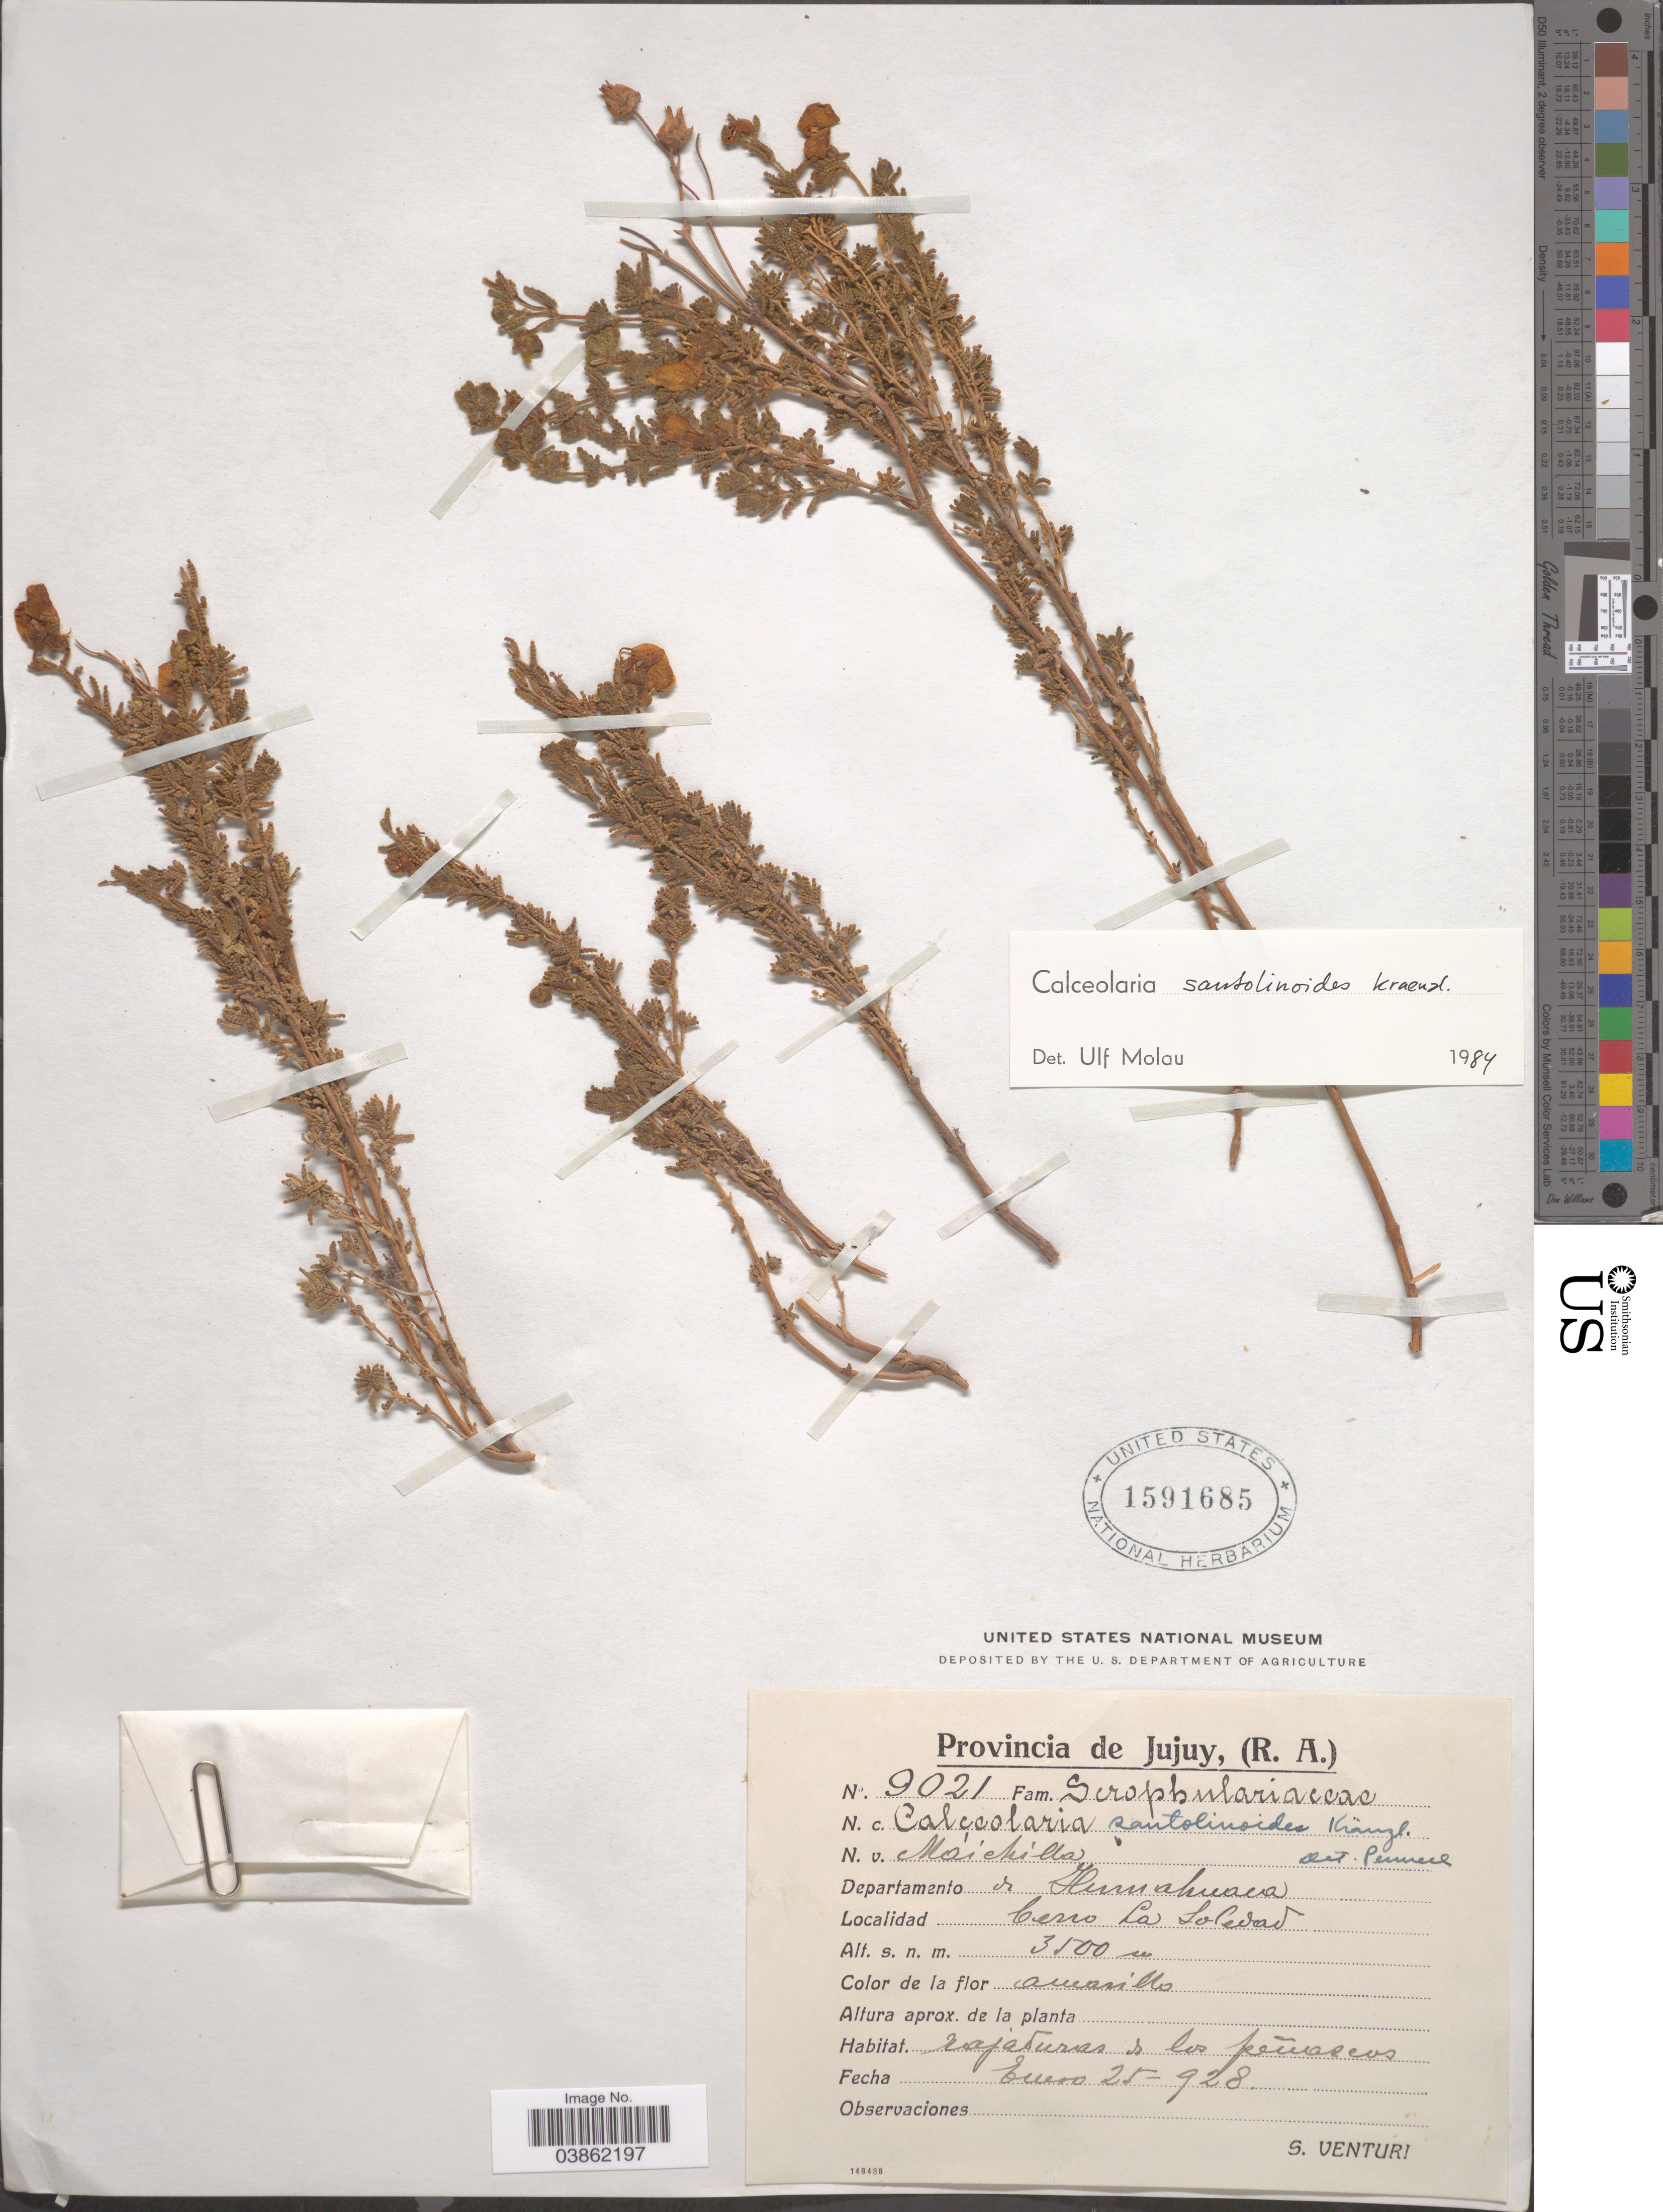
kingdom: Plantae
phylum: Tracheophyta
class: Magnoliopsida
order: Lamiales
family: Calceolariaceae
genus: Calceolaria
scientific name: Calceolaria santolinoides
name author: Kraenzl.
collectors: S. Venturi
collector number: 9021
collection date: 1928-01-25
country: Argentina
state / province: Jujuy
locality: Departamento de Humahuaca. Cerro La Soledad.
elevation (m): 3500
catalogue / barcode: US 1591685